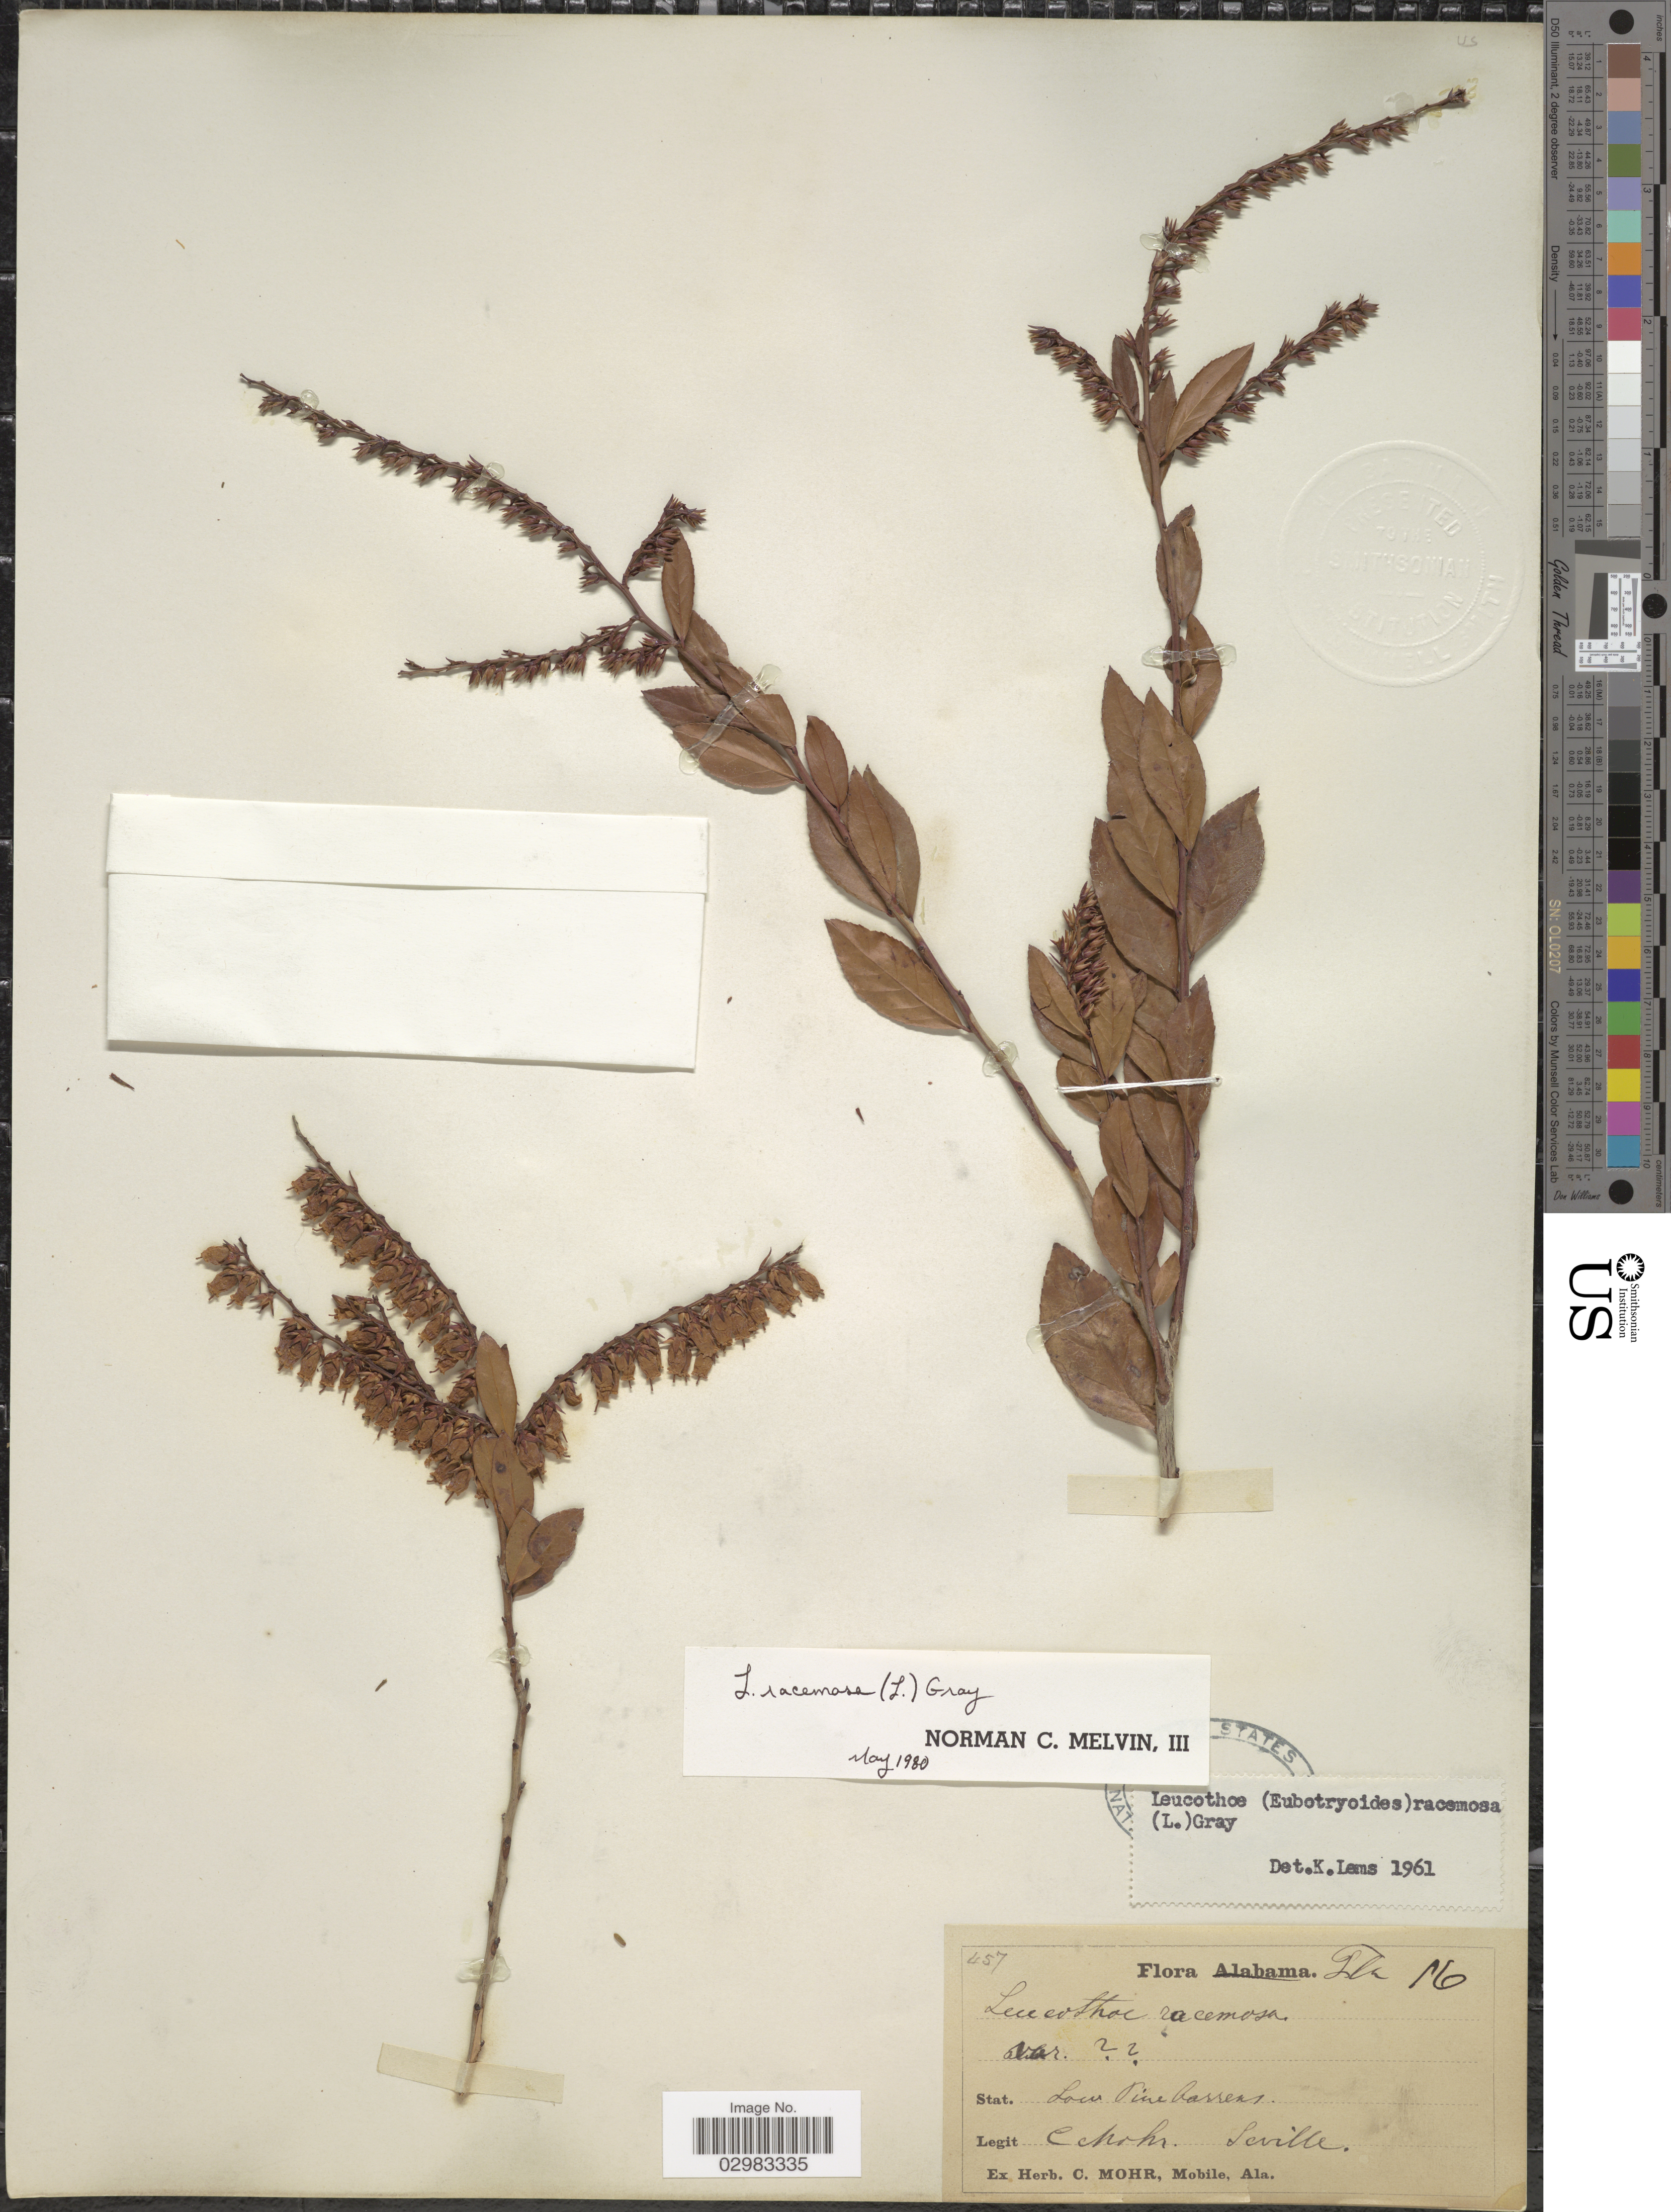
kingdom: Plantae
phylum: Tracheophyta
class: Magnoliopsida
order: Ericales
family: Ericaceae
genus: Leucothoe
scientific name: Leucothoë racemosa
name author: (L.) A. Gray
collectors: Mohr, C. T. (herbarium)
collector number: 457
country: United States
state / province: Florida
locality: Seville.